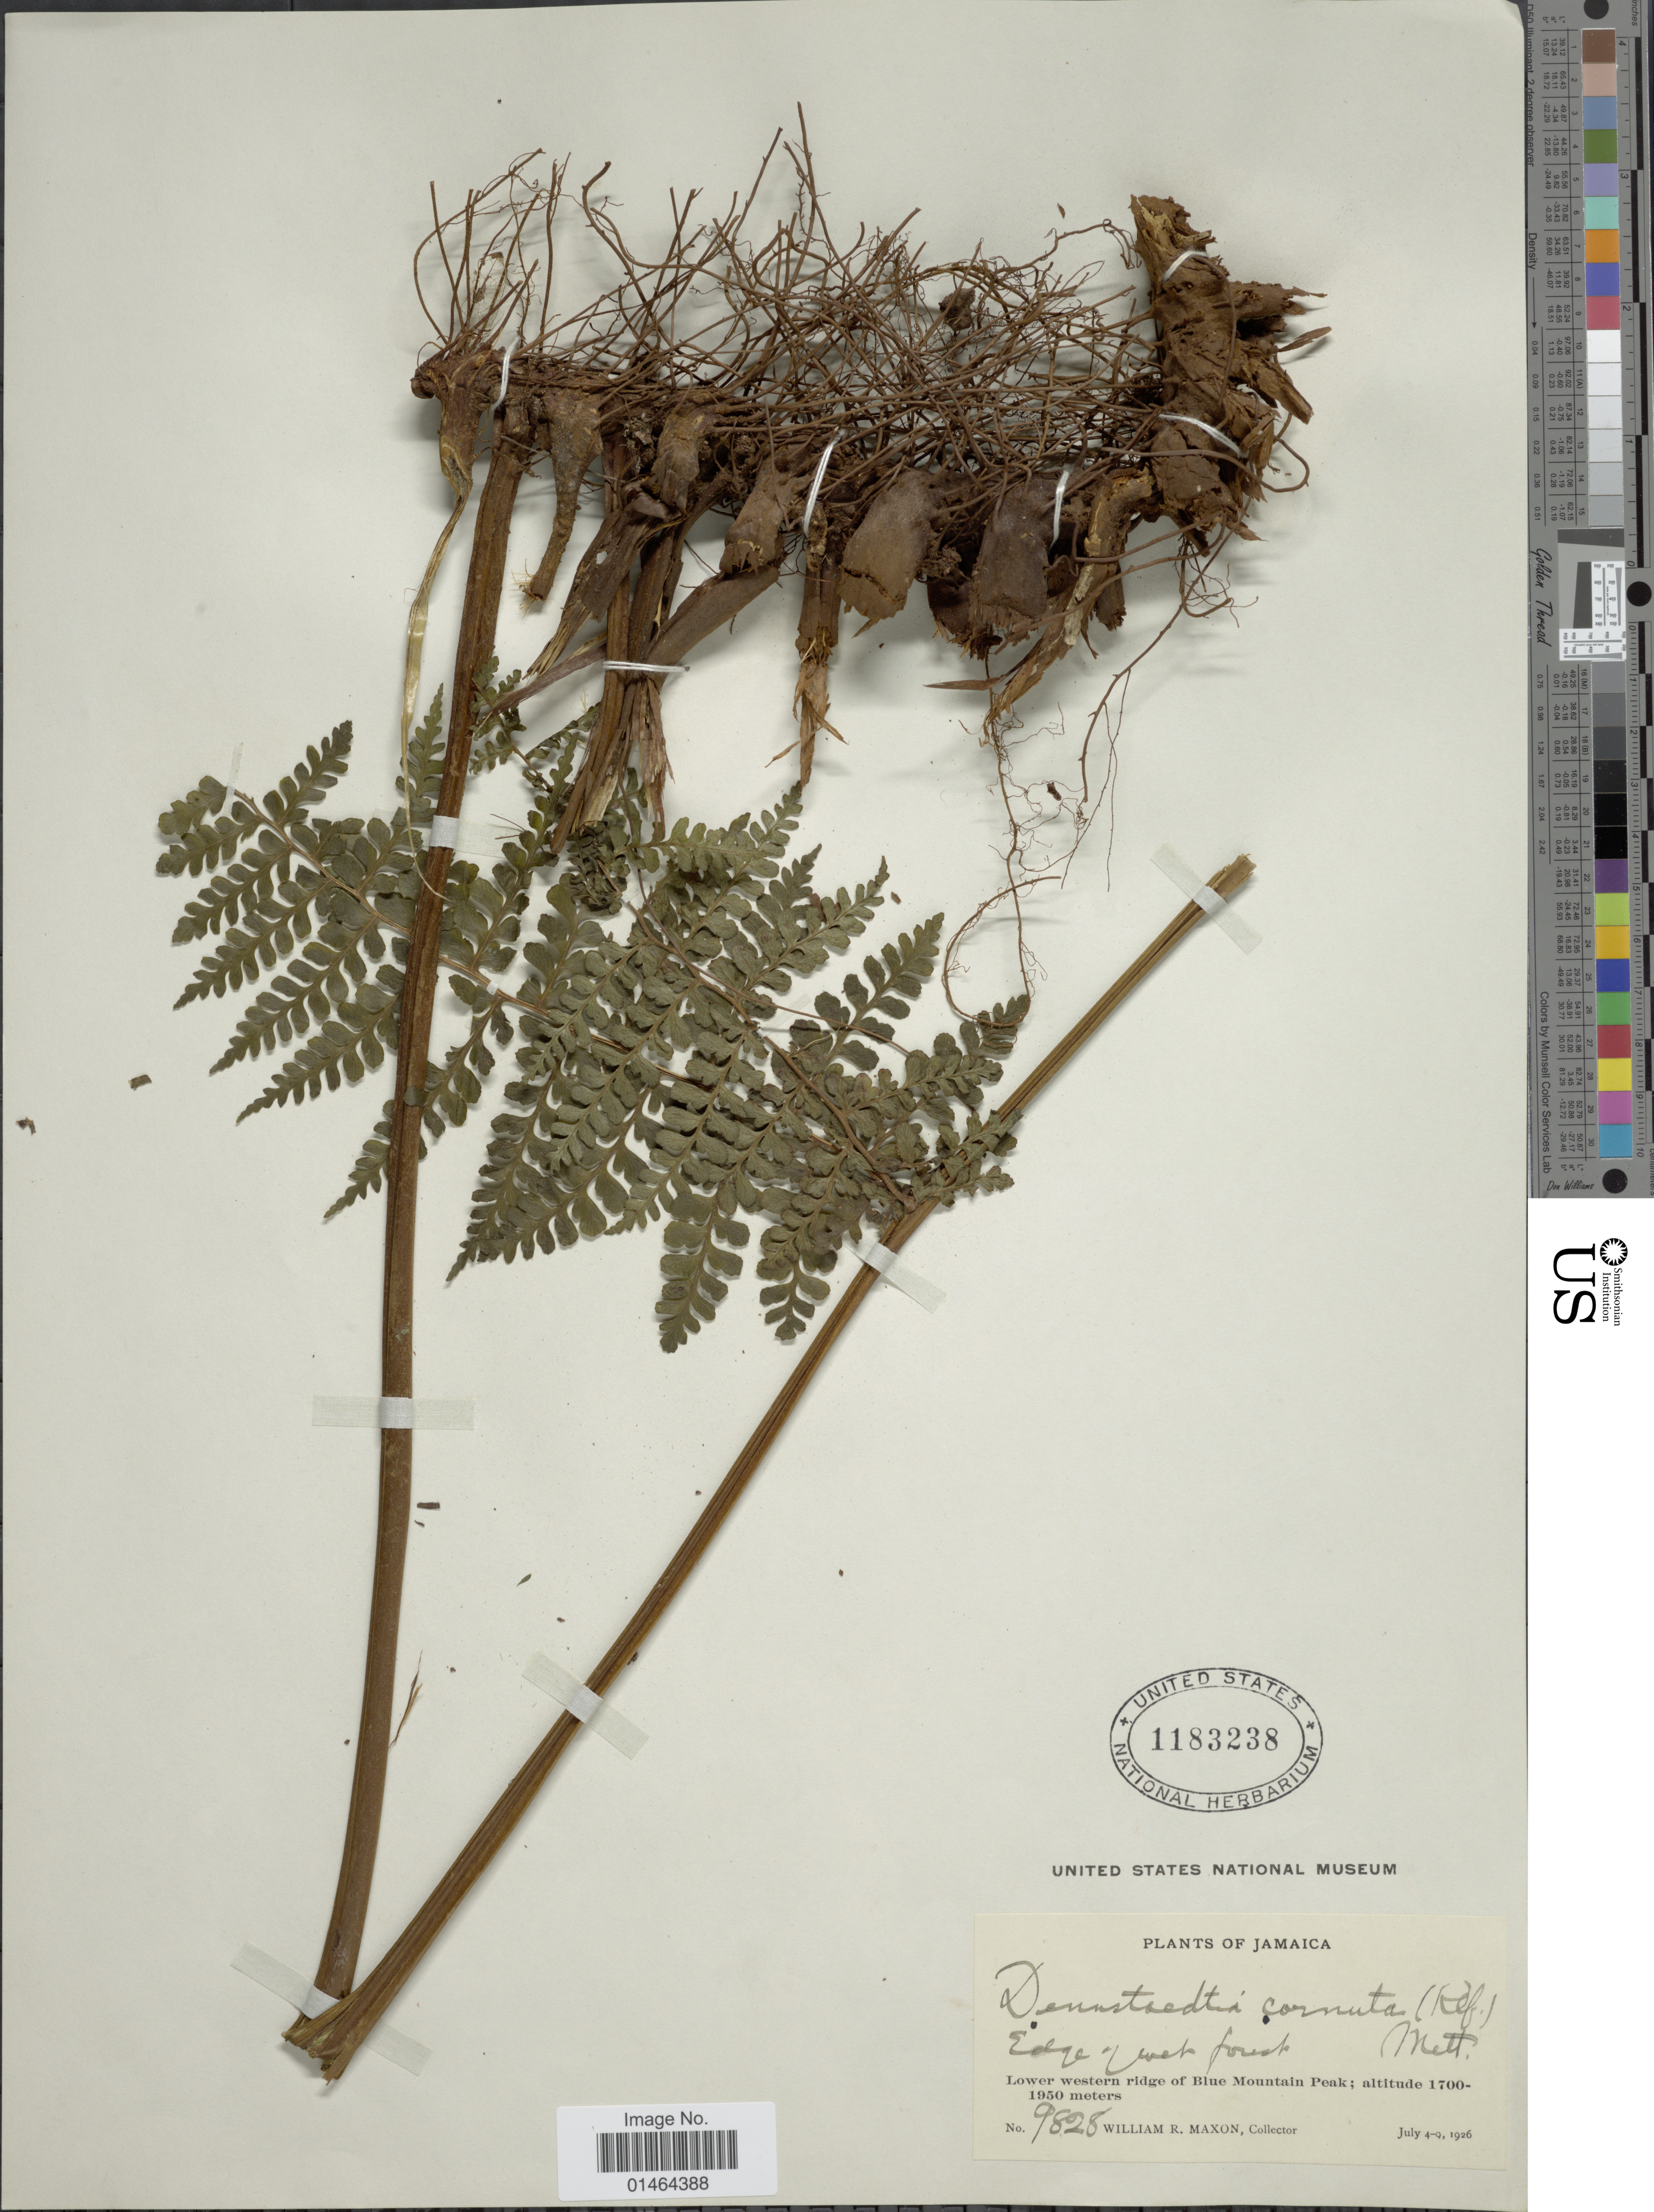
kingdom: Plantae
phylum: Tracheophyta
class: Polypodiopsida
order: Polypodiales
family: Dennstaedtiaceae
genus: Dennstaedtia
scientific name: Dennstaedtia cornuta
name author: (Kaulf.) Mett.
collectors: W. R. Maxon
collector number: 9828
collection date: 1926-07-04/1926-07-09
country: Jamaica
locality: Lower western ridge of Blue Mountain Peak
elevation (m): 1700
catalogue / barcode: US 1183238